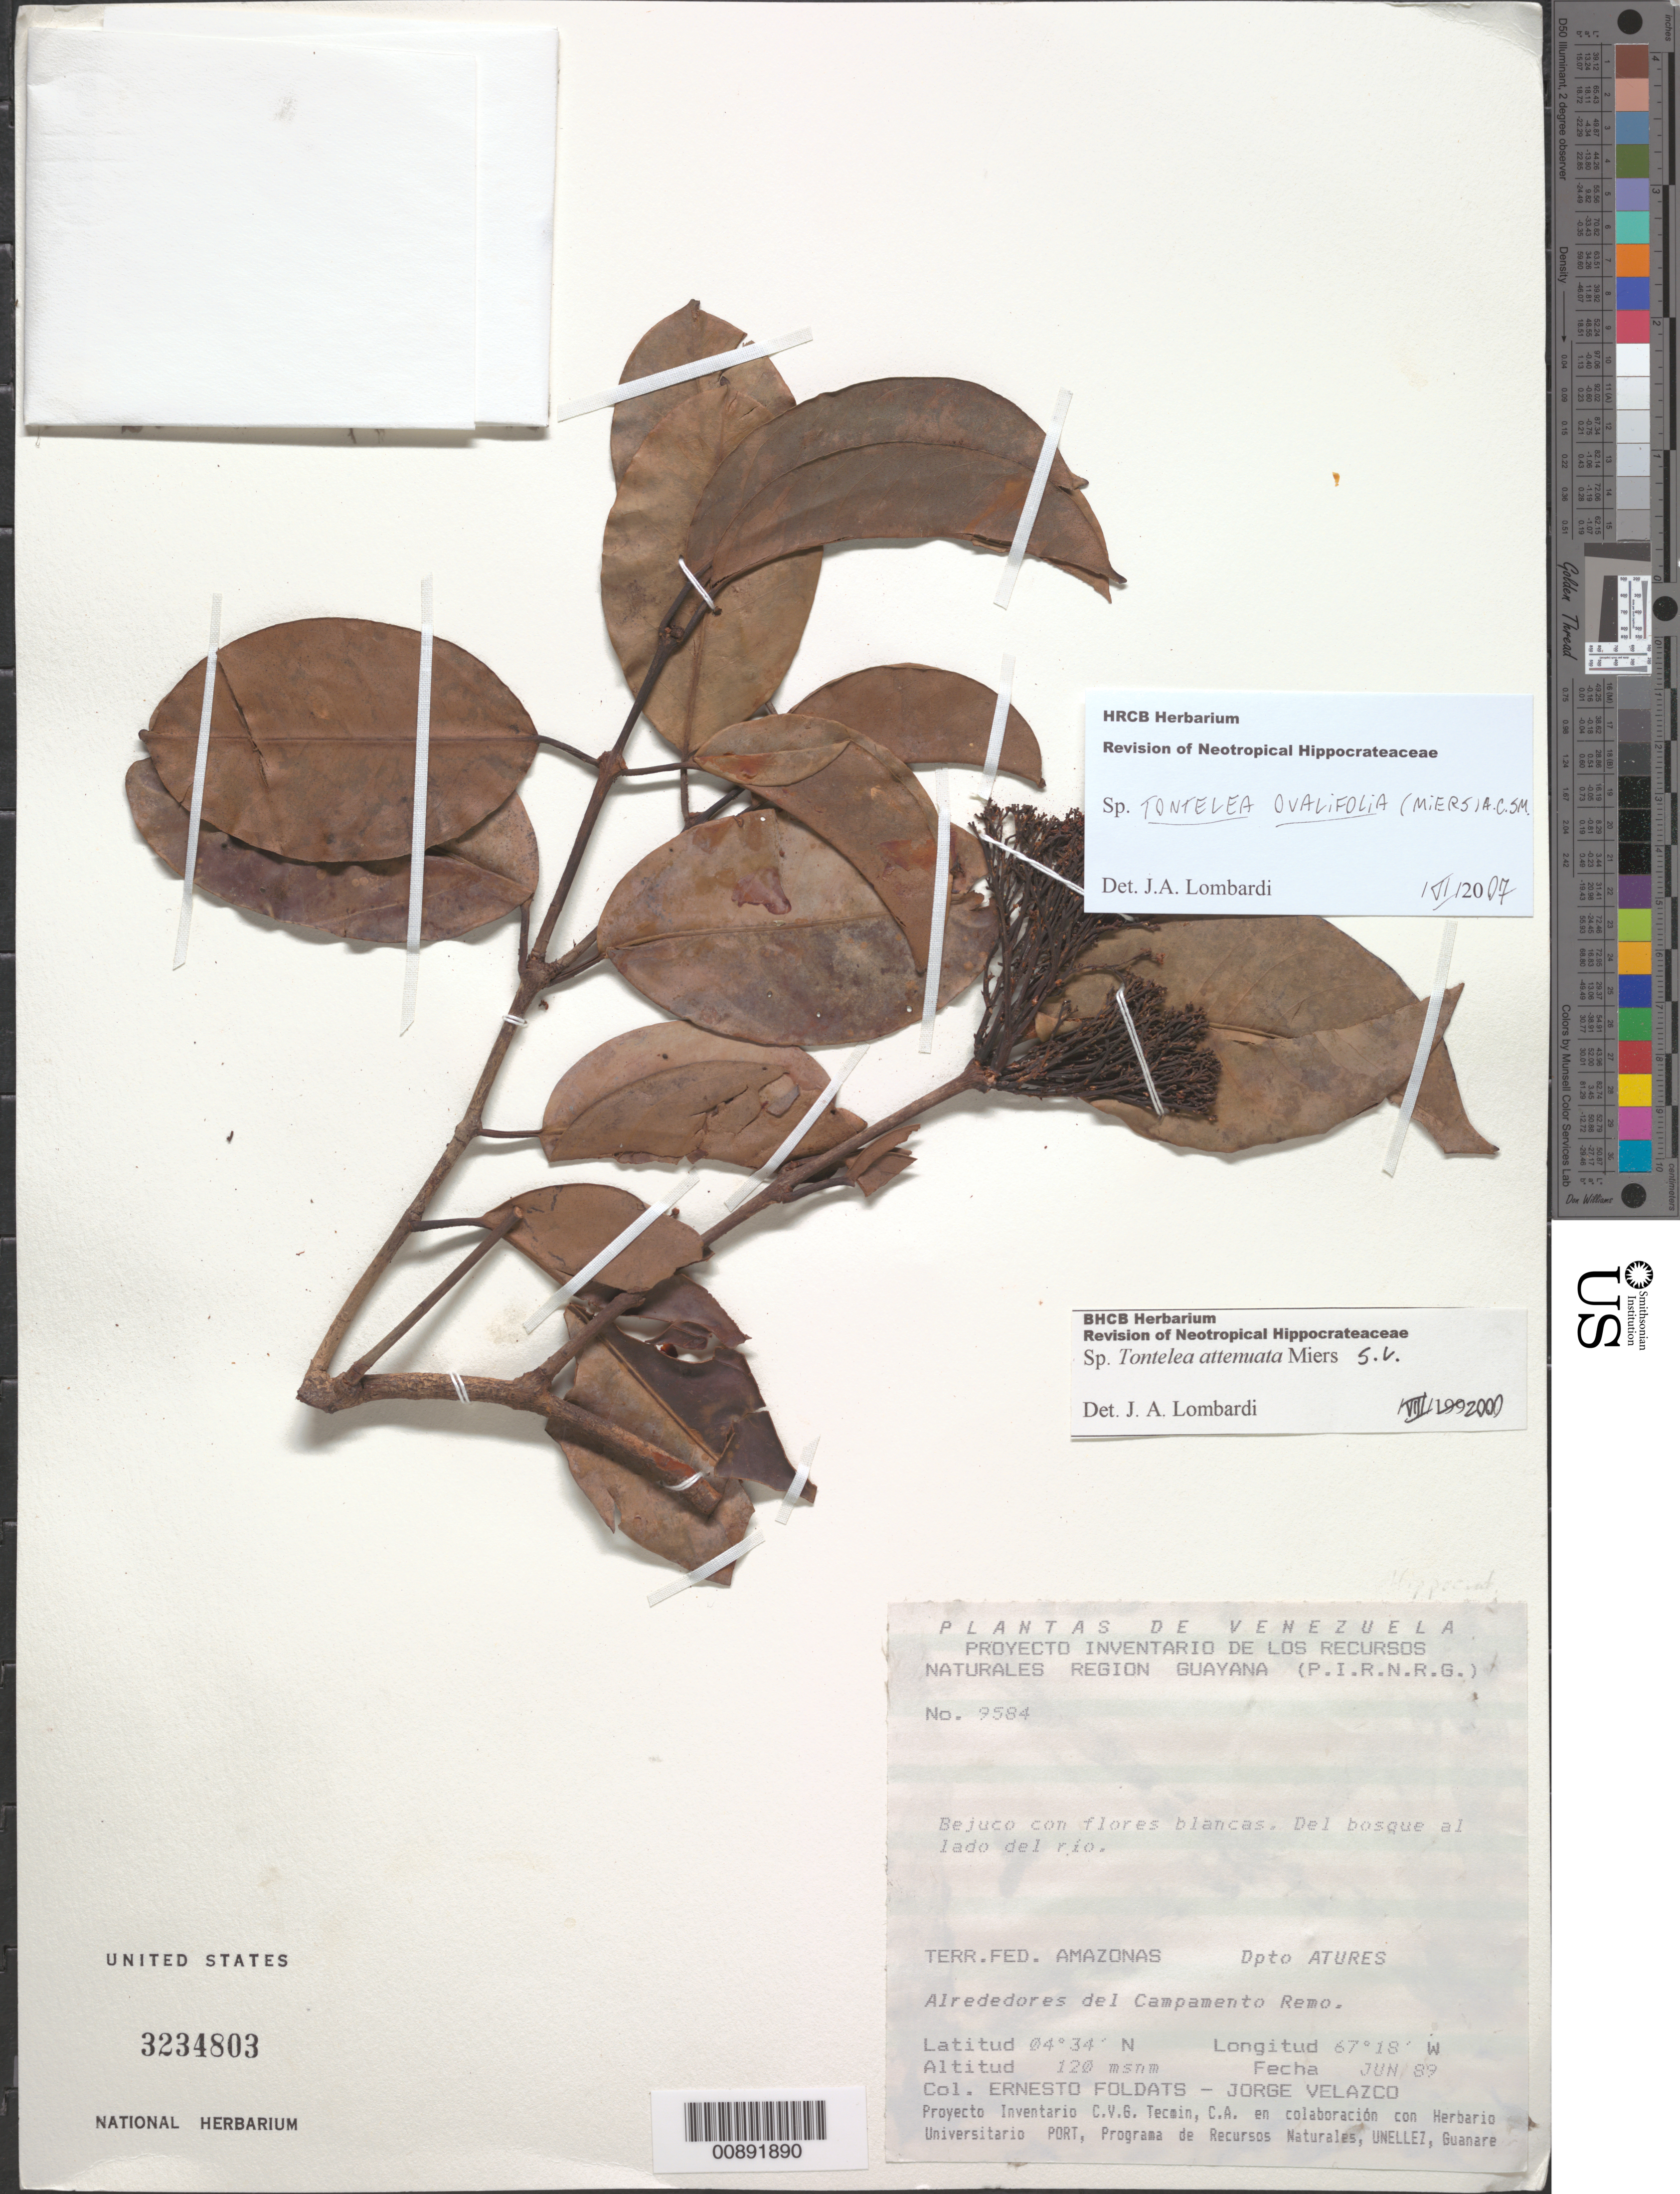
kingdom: Plantae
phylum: Tracheophyta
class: Magnoliopsida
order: Celastrales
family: Celastraceae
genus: Tontelea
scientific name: Tontelea attenuata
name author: Miers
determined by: Lombardi, Julio A.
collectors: E. Foldats & J. Velazco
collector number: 9584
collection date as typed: Jun-89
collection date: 1989-06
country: Venezuela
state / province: Amazonas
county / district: Atures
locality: Campamento Remo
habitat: Bosque al lado del rio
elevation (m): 120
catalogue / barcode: US 3234803